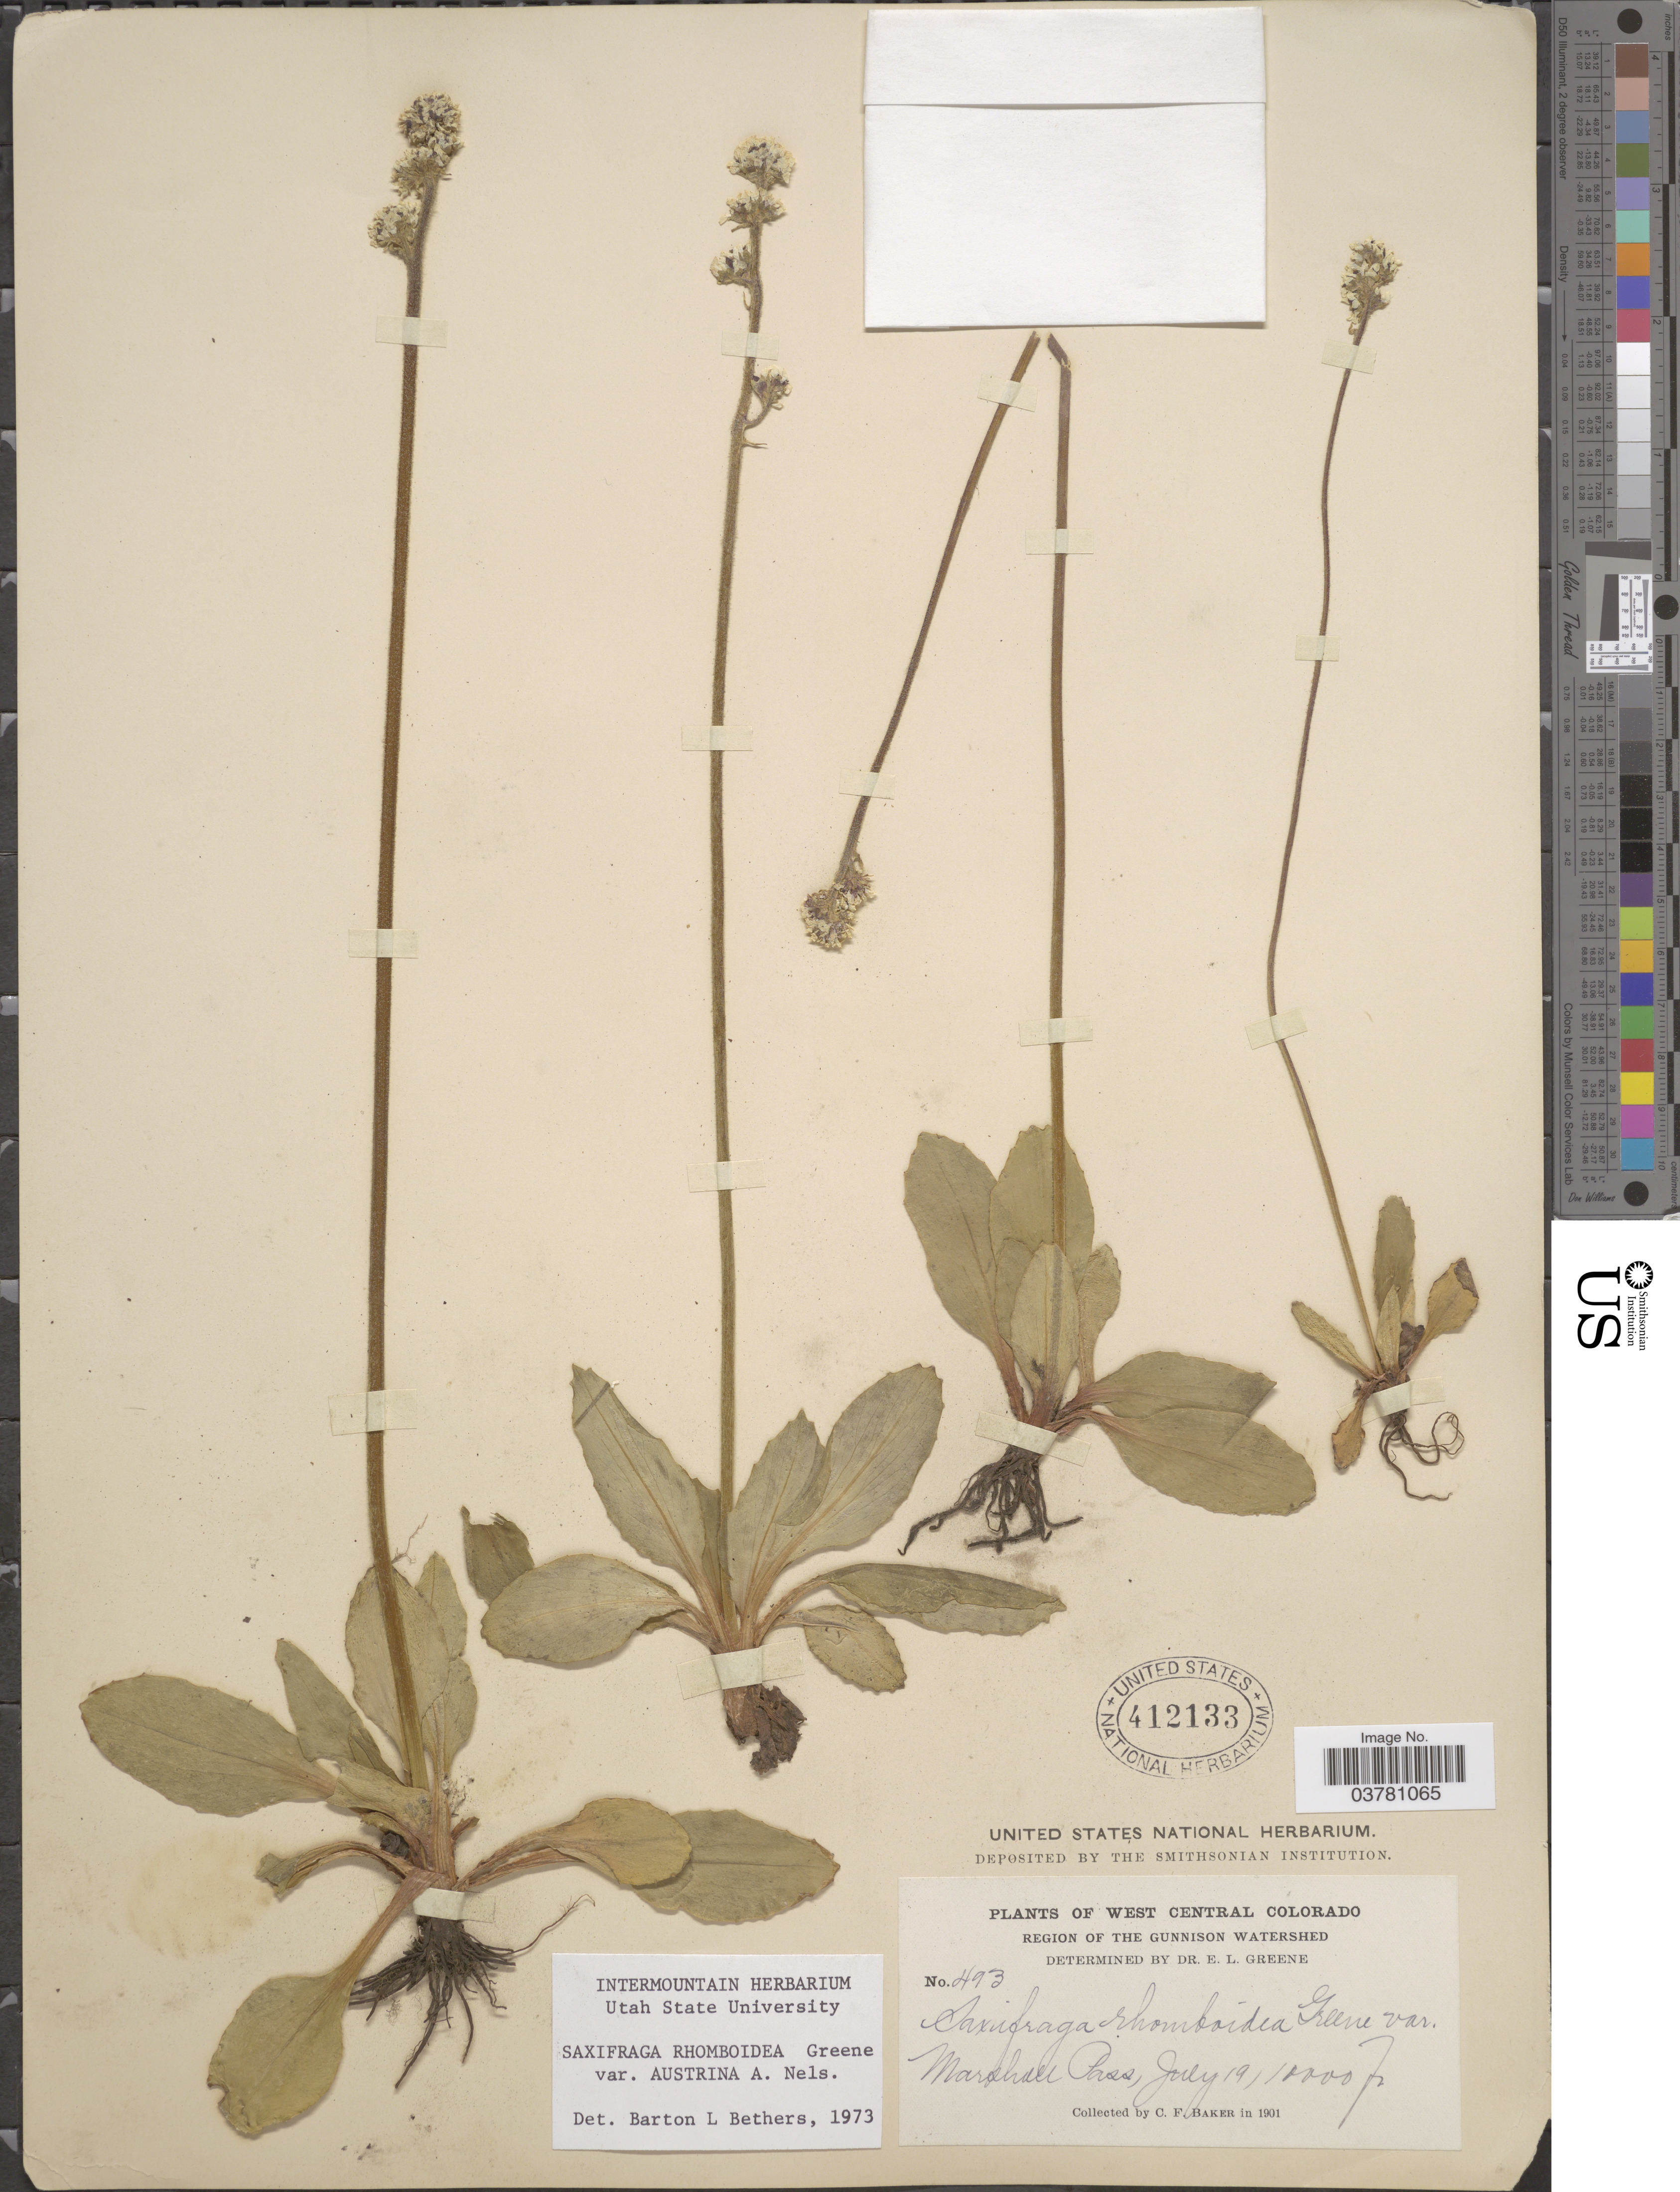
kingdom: Plantae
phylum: Tracheophyta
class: Magnoliopsida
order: Saxifragales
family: Saxifragaceae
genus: Micranthes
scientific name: Micranthes rhomboidea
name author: (Greene) Small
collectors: C. F. Baker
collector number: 493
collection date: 1901-07-19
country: United States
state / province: Colorado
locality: West Central Colorado. Region of the Gunnison Watershed. Marshall Pass.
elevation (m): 3048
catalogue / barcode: US 412133